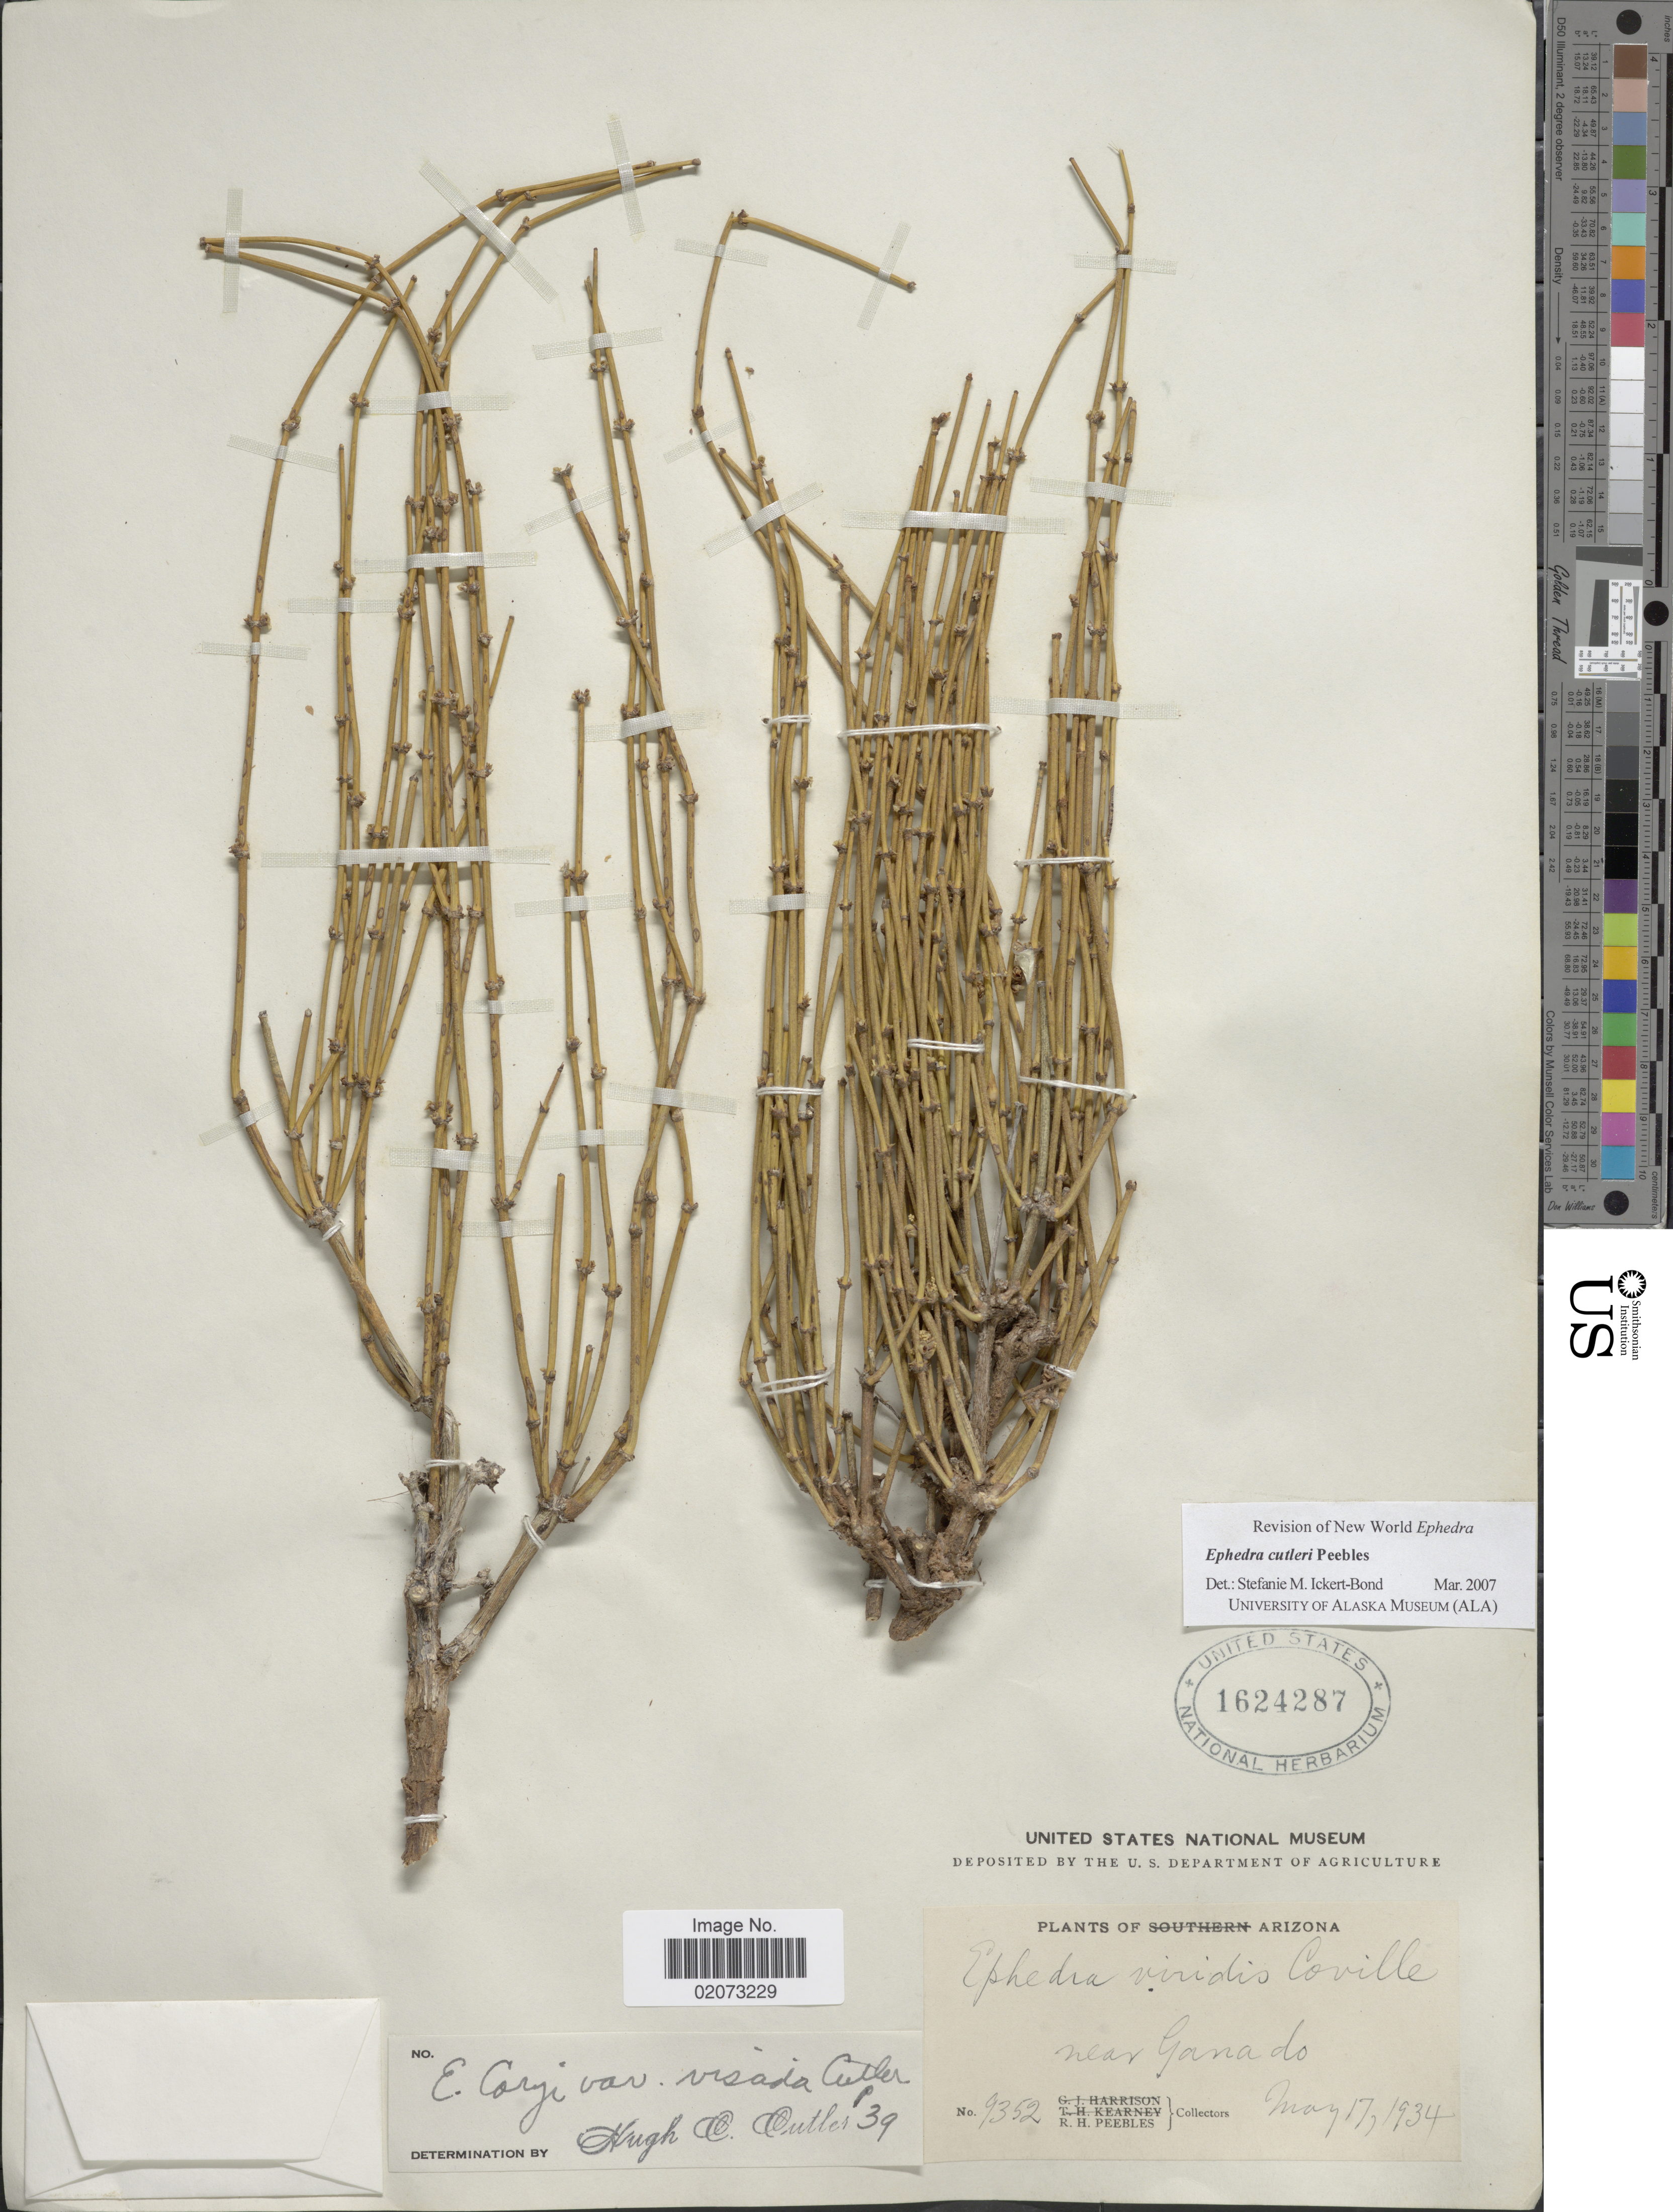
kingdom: Plantae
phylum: Tracheophyta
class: Gnetopsida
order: Ephedrales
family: Ephedraceae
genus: Ephedra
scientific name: Ephedra cutleri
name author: Peebles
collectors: R. H. Peebles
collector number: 9352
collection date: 1934-05-17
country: United States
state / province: Arizona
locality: Near Ganado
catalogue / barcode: US 1624287